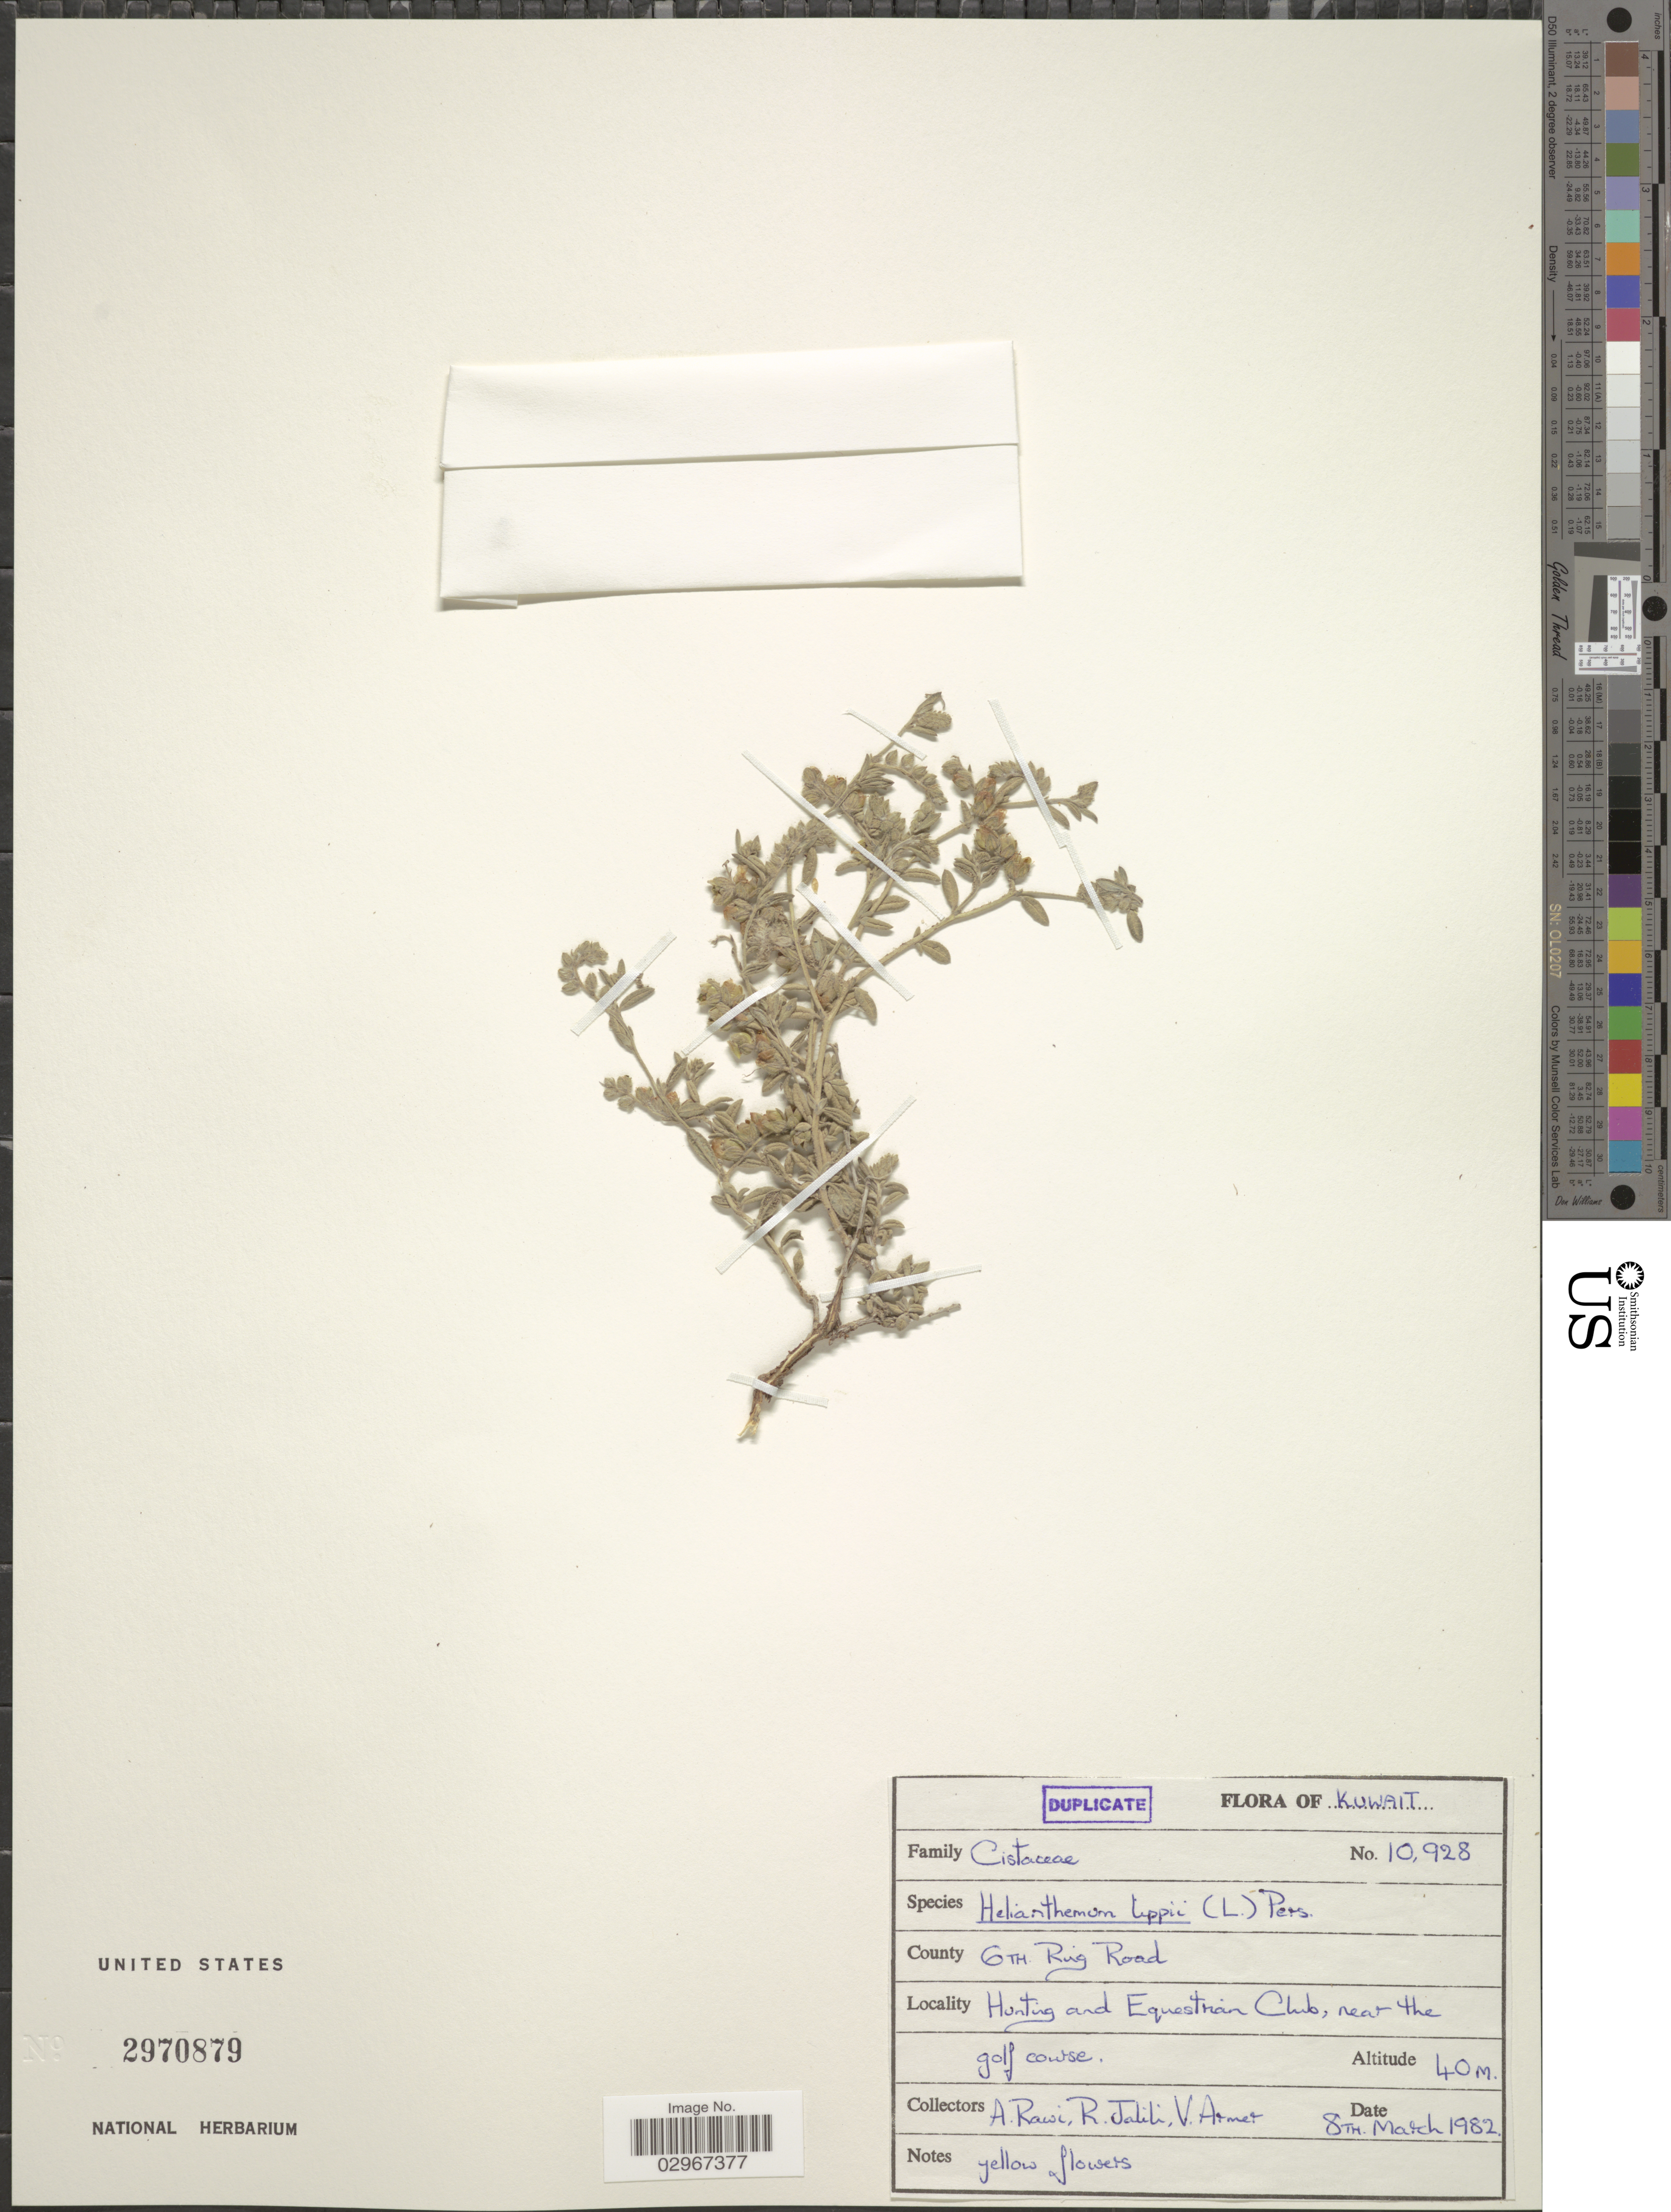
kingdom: Plantae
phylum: Tracheophyta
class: Magnoliopsida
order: Malvales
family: Cistaceae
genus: Helianthemum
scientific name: Helianthemum lippii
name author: (L.) Dum. Cours.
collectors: A. Rawi, R. Jalili & V. Armer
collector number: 10928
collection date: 1982-03-08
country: Kuwait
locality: County 6Th. Rif Road, Hunting and Equestran Club, near the golf course.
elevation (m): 40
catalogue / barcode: US 2970879